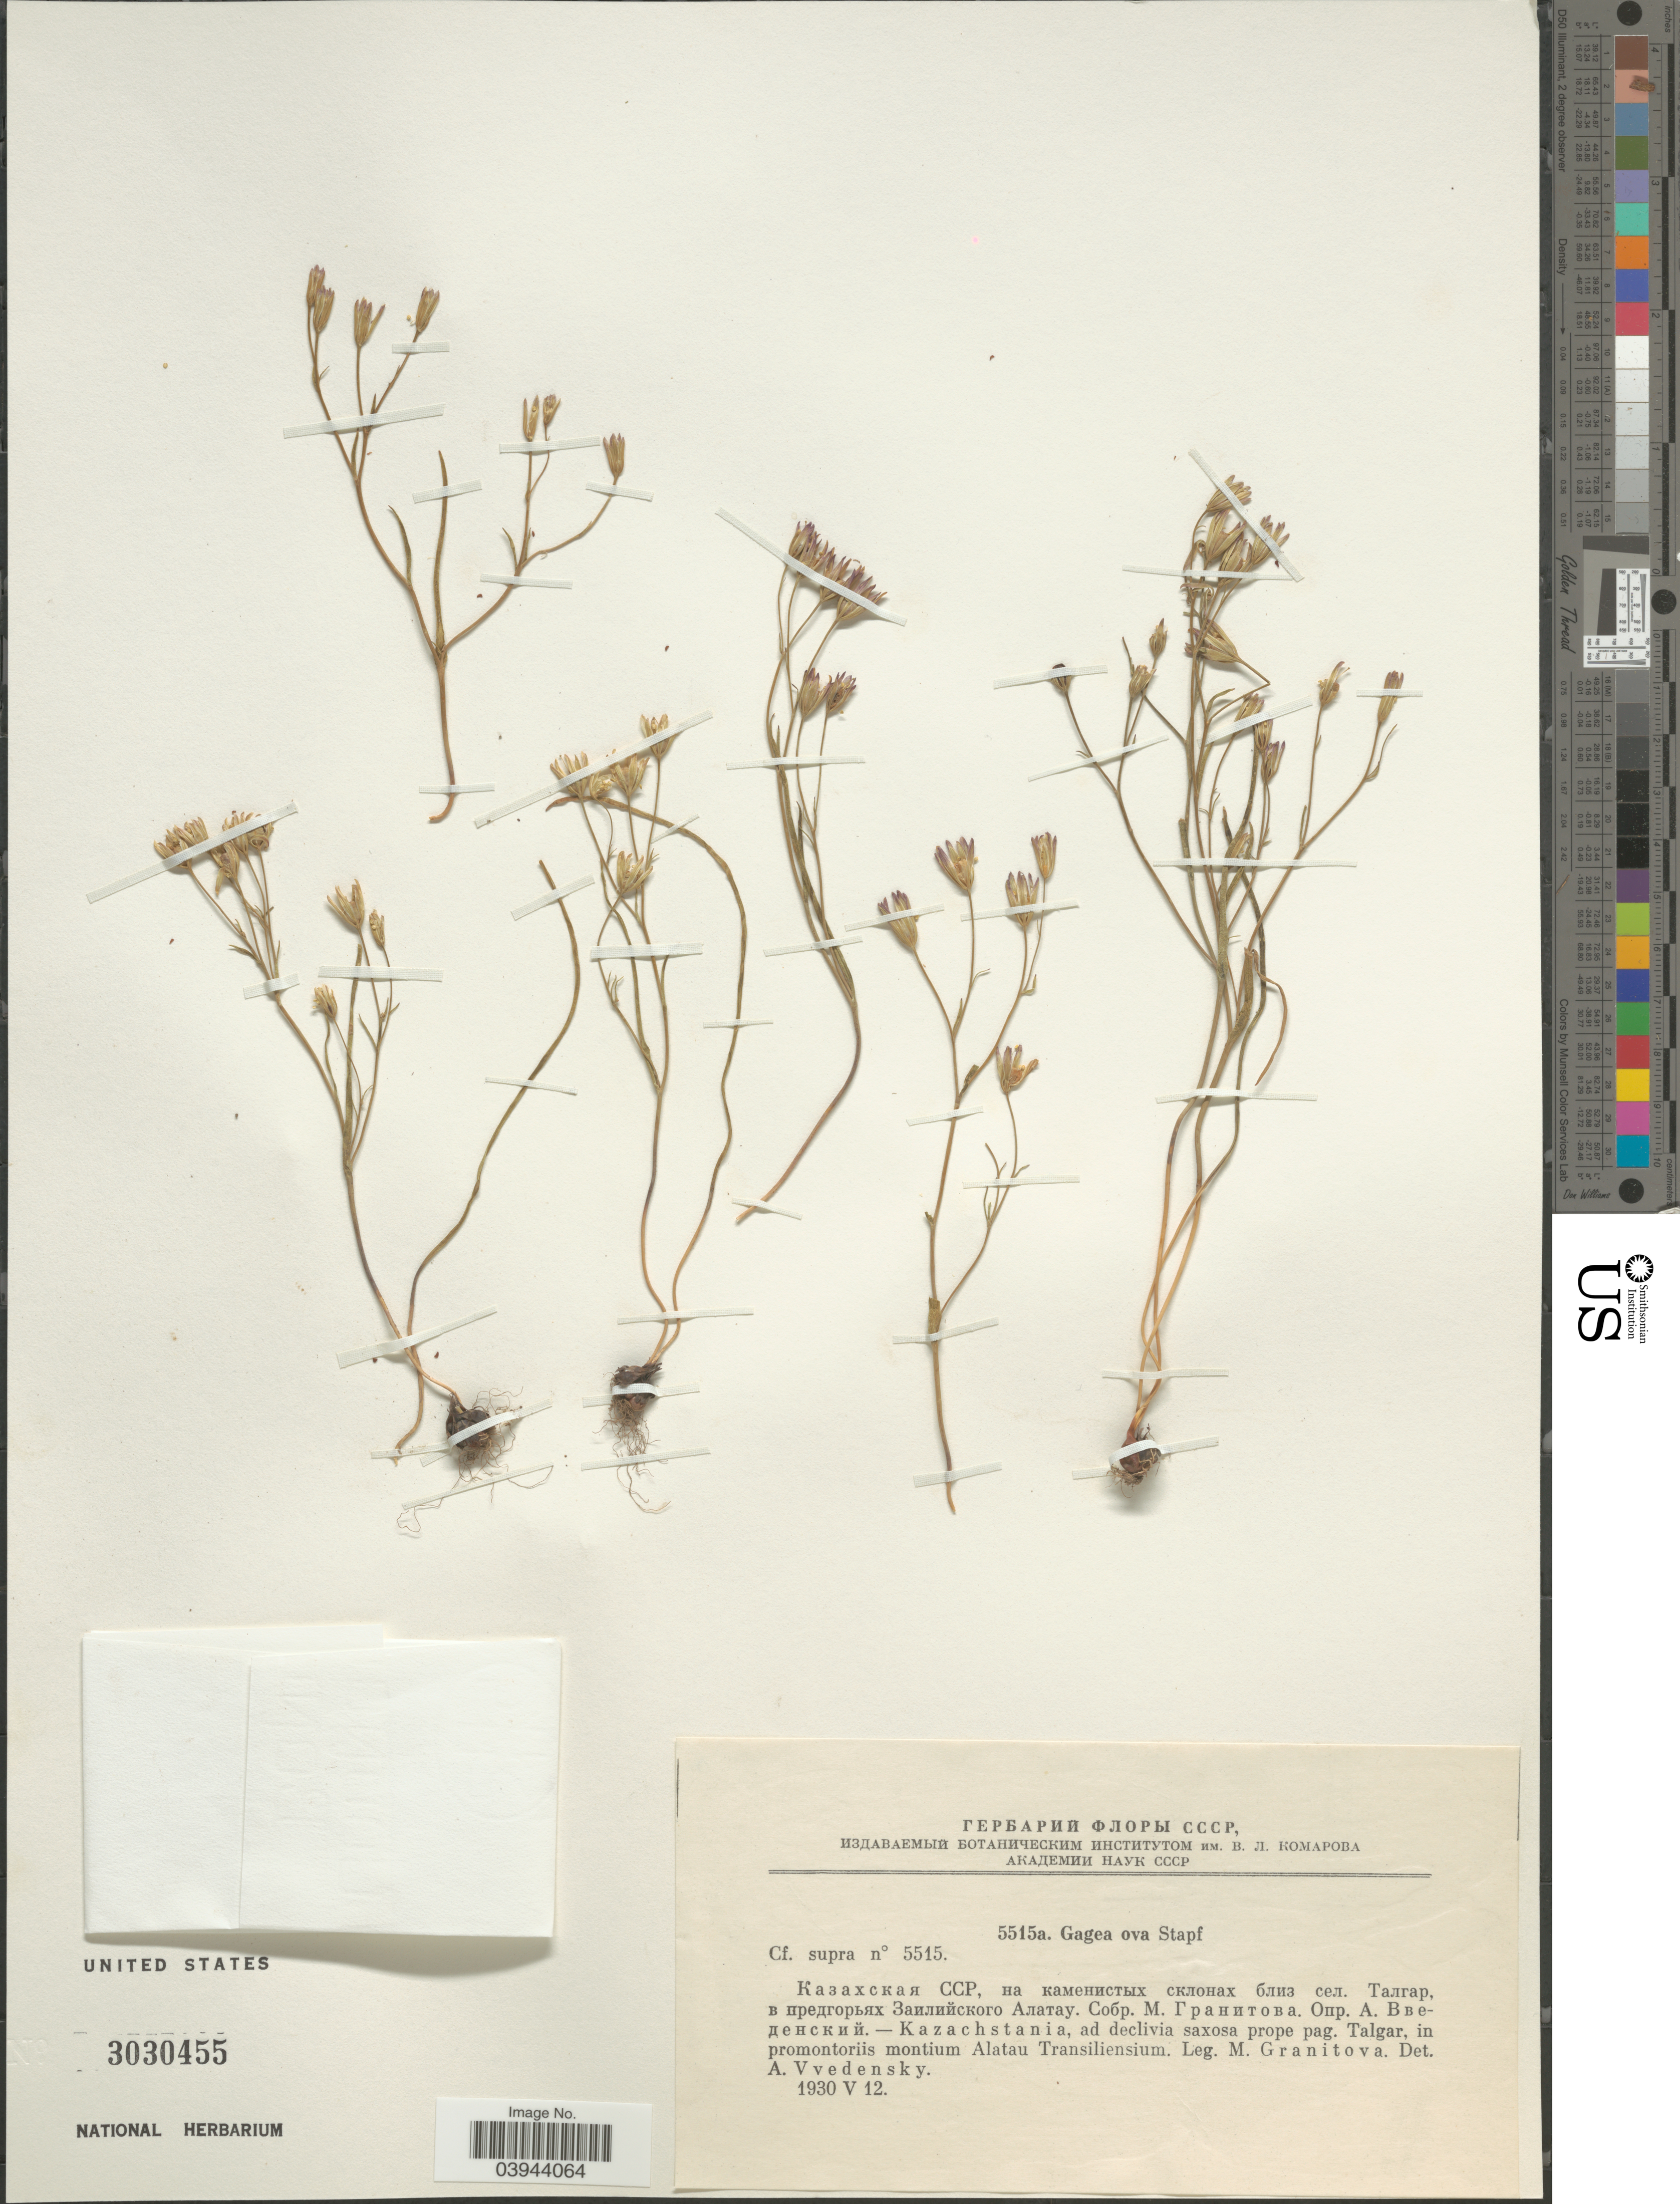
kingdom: Plantae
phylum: Tracheophyta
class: Liliopsida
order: Liliales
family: Liliaceae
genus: Gagea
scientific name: Gagea ova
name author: Stapf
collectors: M. Granitova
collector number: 5515a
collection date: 1930-05-12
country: Kazakhstan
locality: Kazachstania, ad decliva saxosa prope pag. Talgar, in promontoriis montium Alatau Transiliensium.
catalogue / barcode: US 3030455